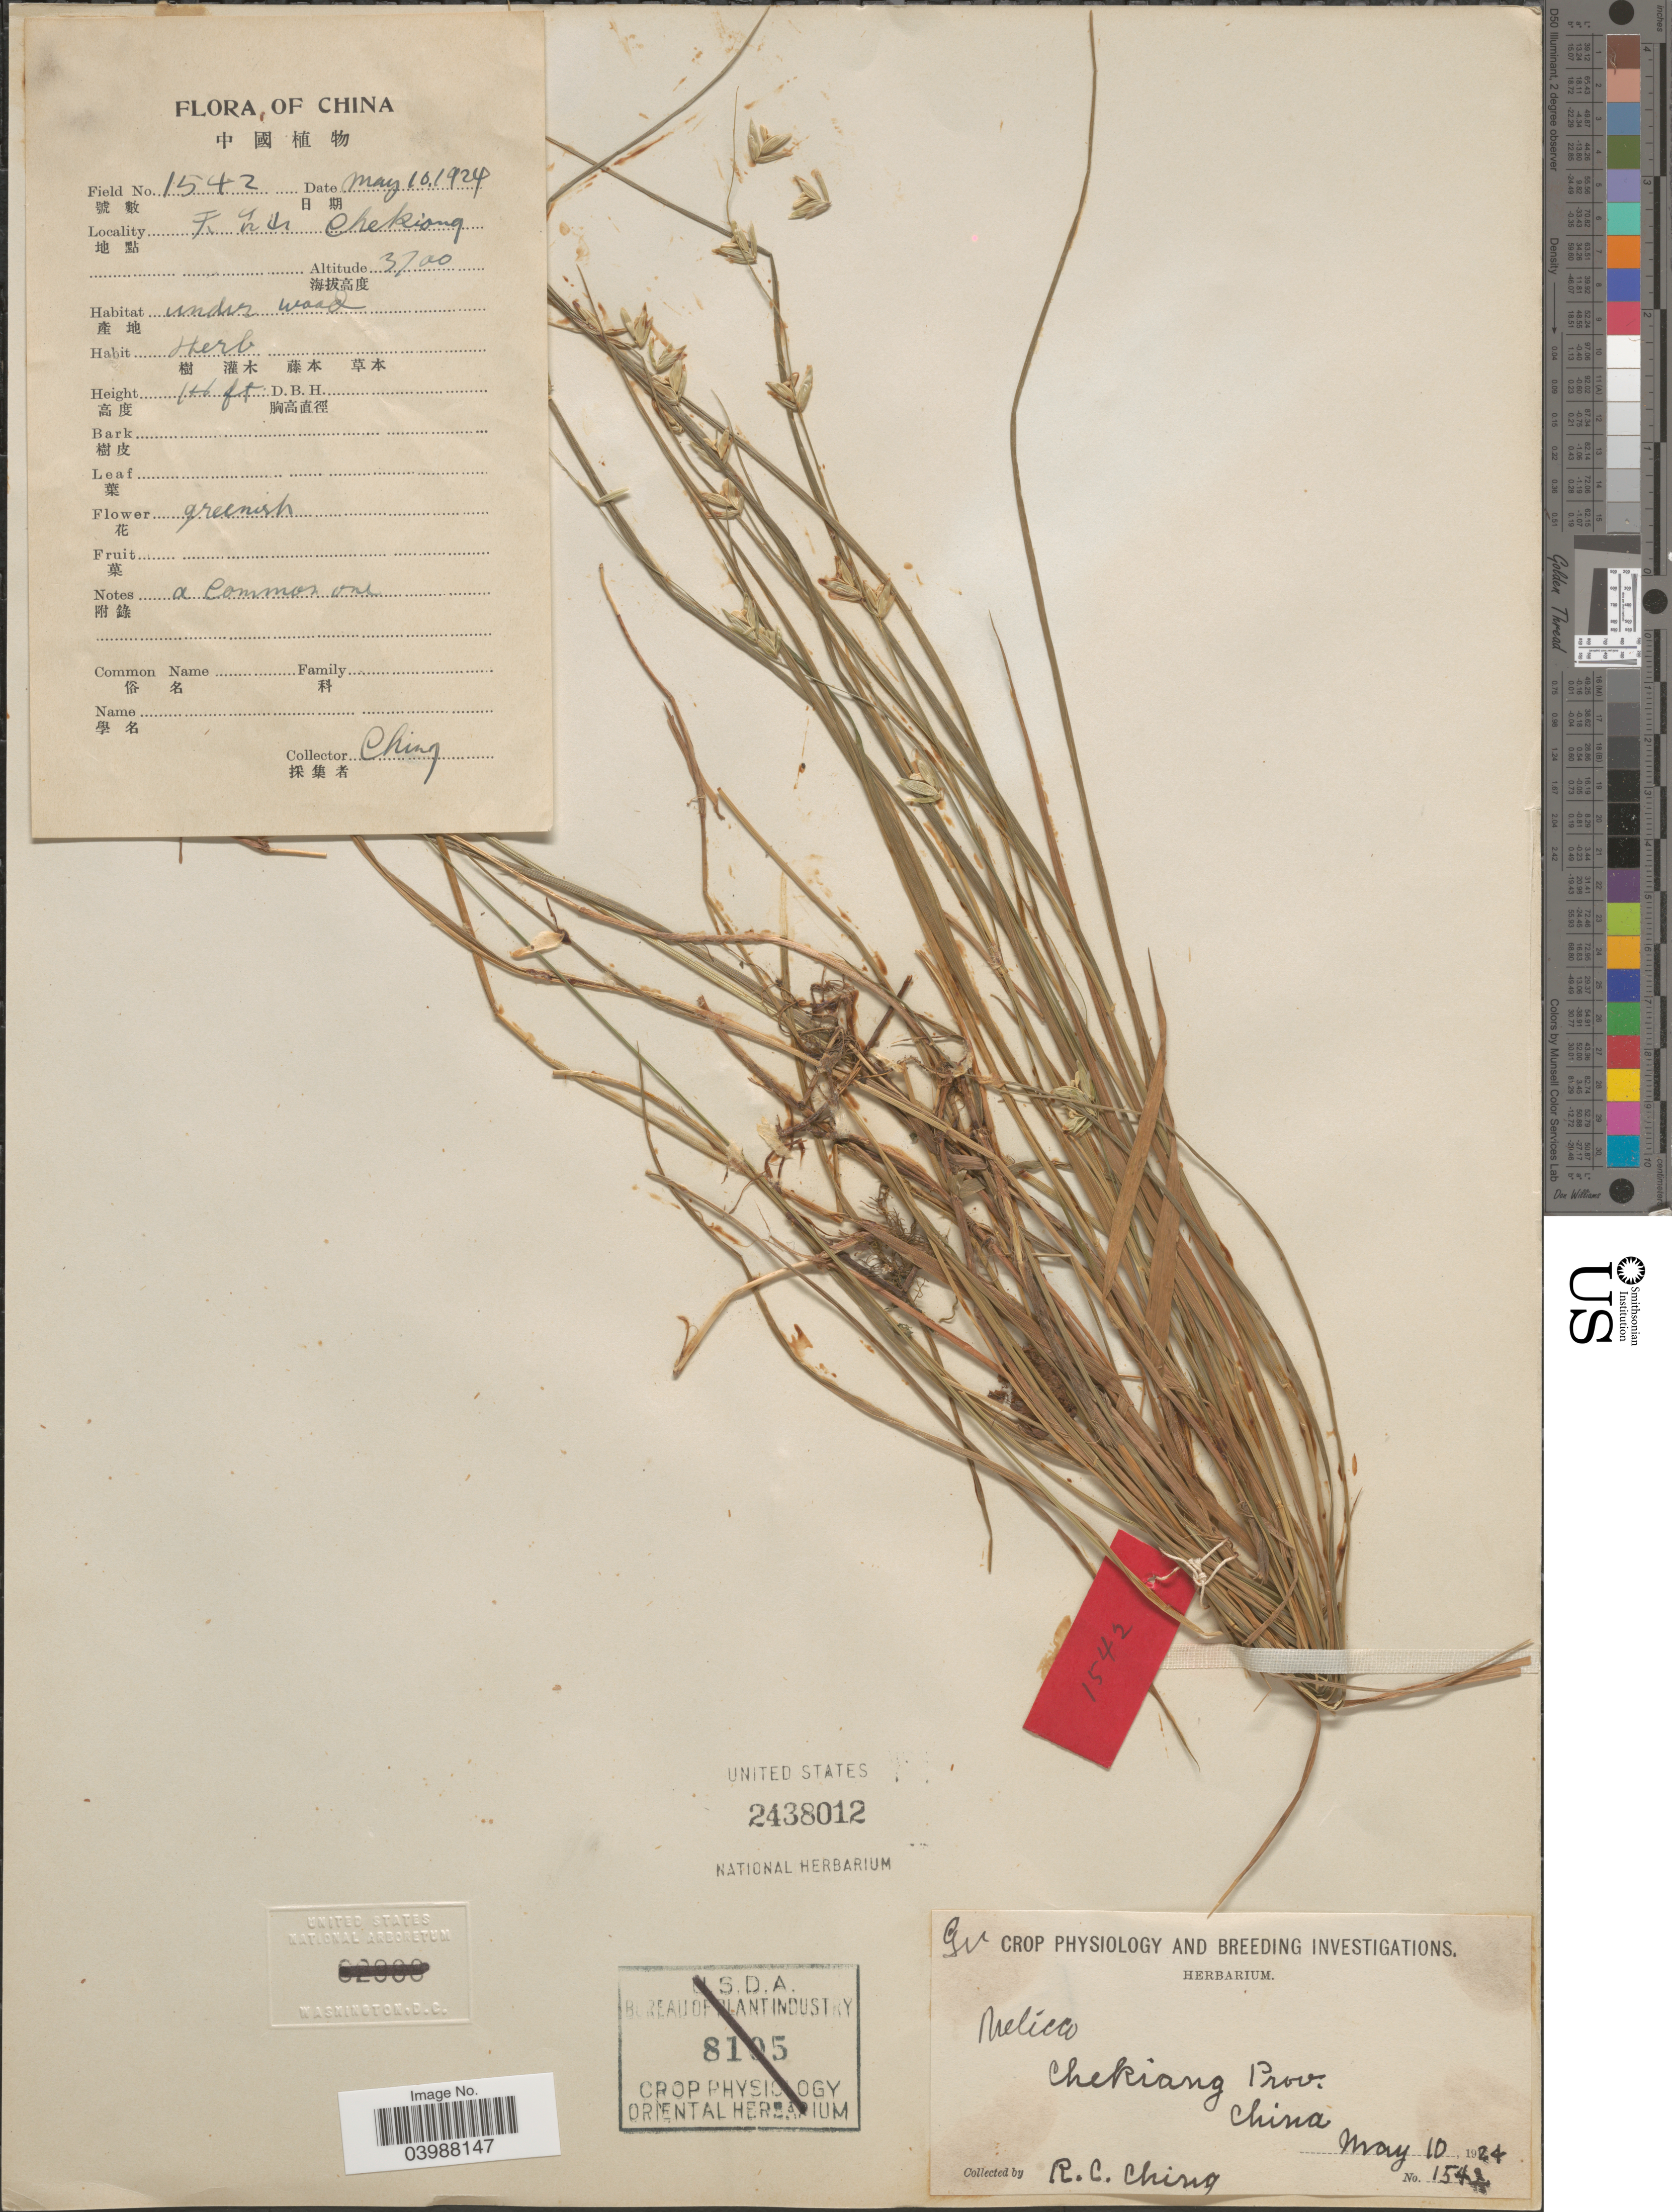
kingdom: Plantae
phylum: Tracheophyta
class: Liliopsida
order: Poales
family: Poaceae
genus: Melica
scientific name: Melica sp.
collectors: R. C. Ching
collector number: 1542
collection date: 1924-05-10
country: China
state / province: Sichuan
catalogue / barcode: US 2438012